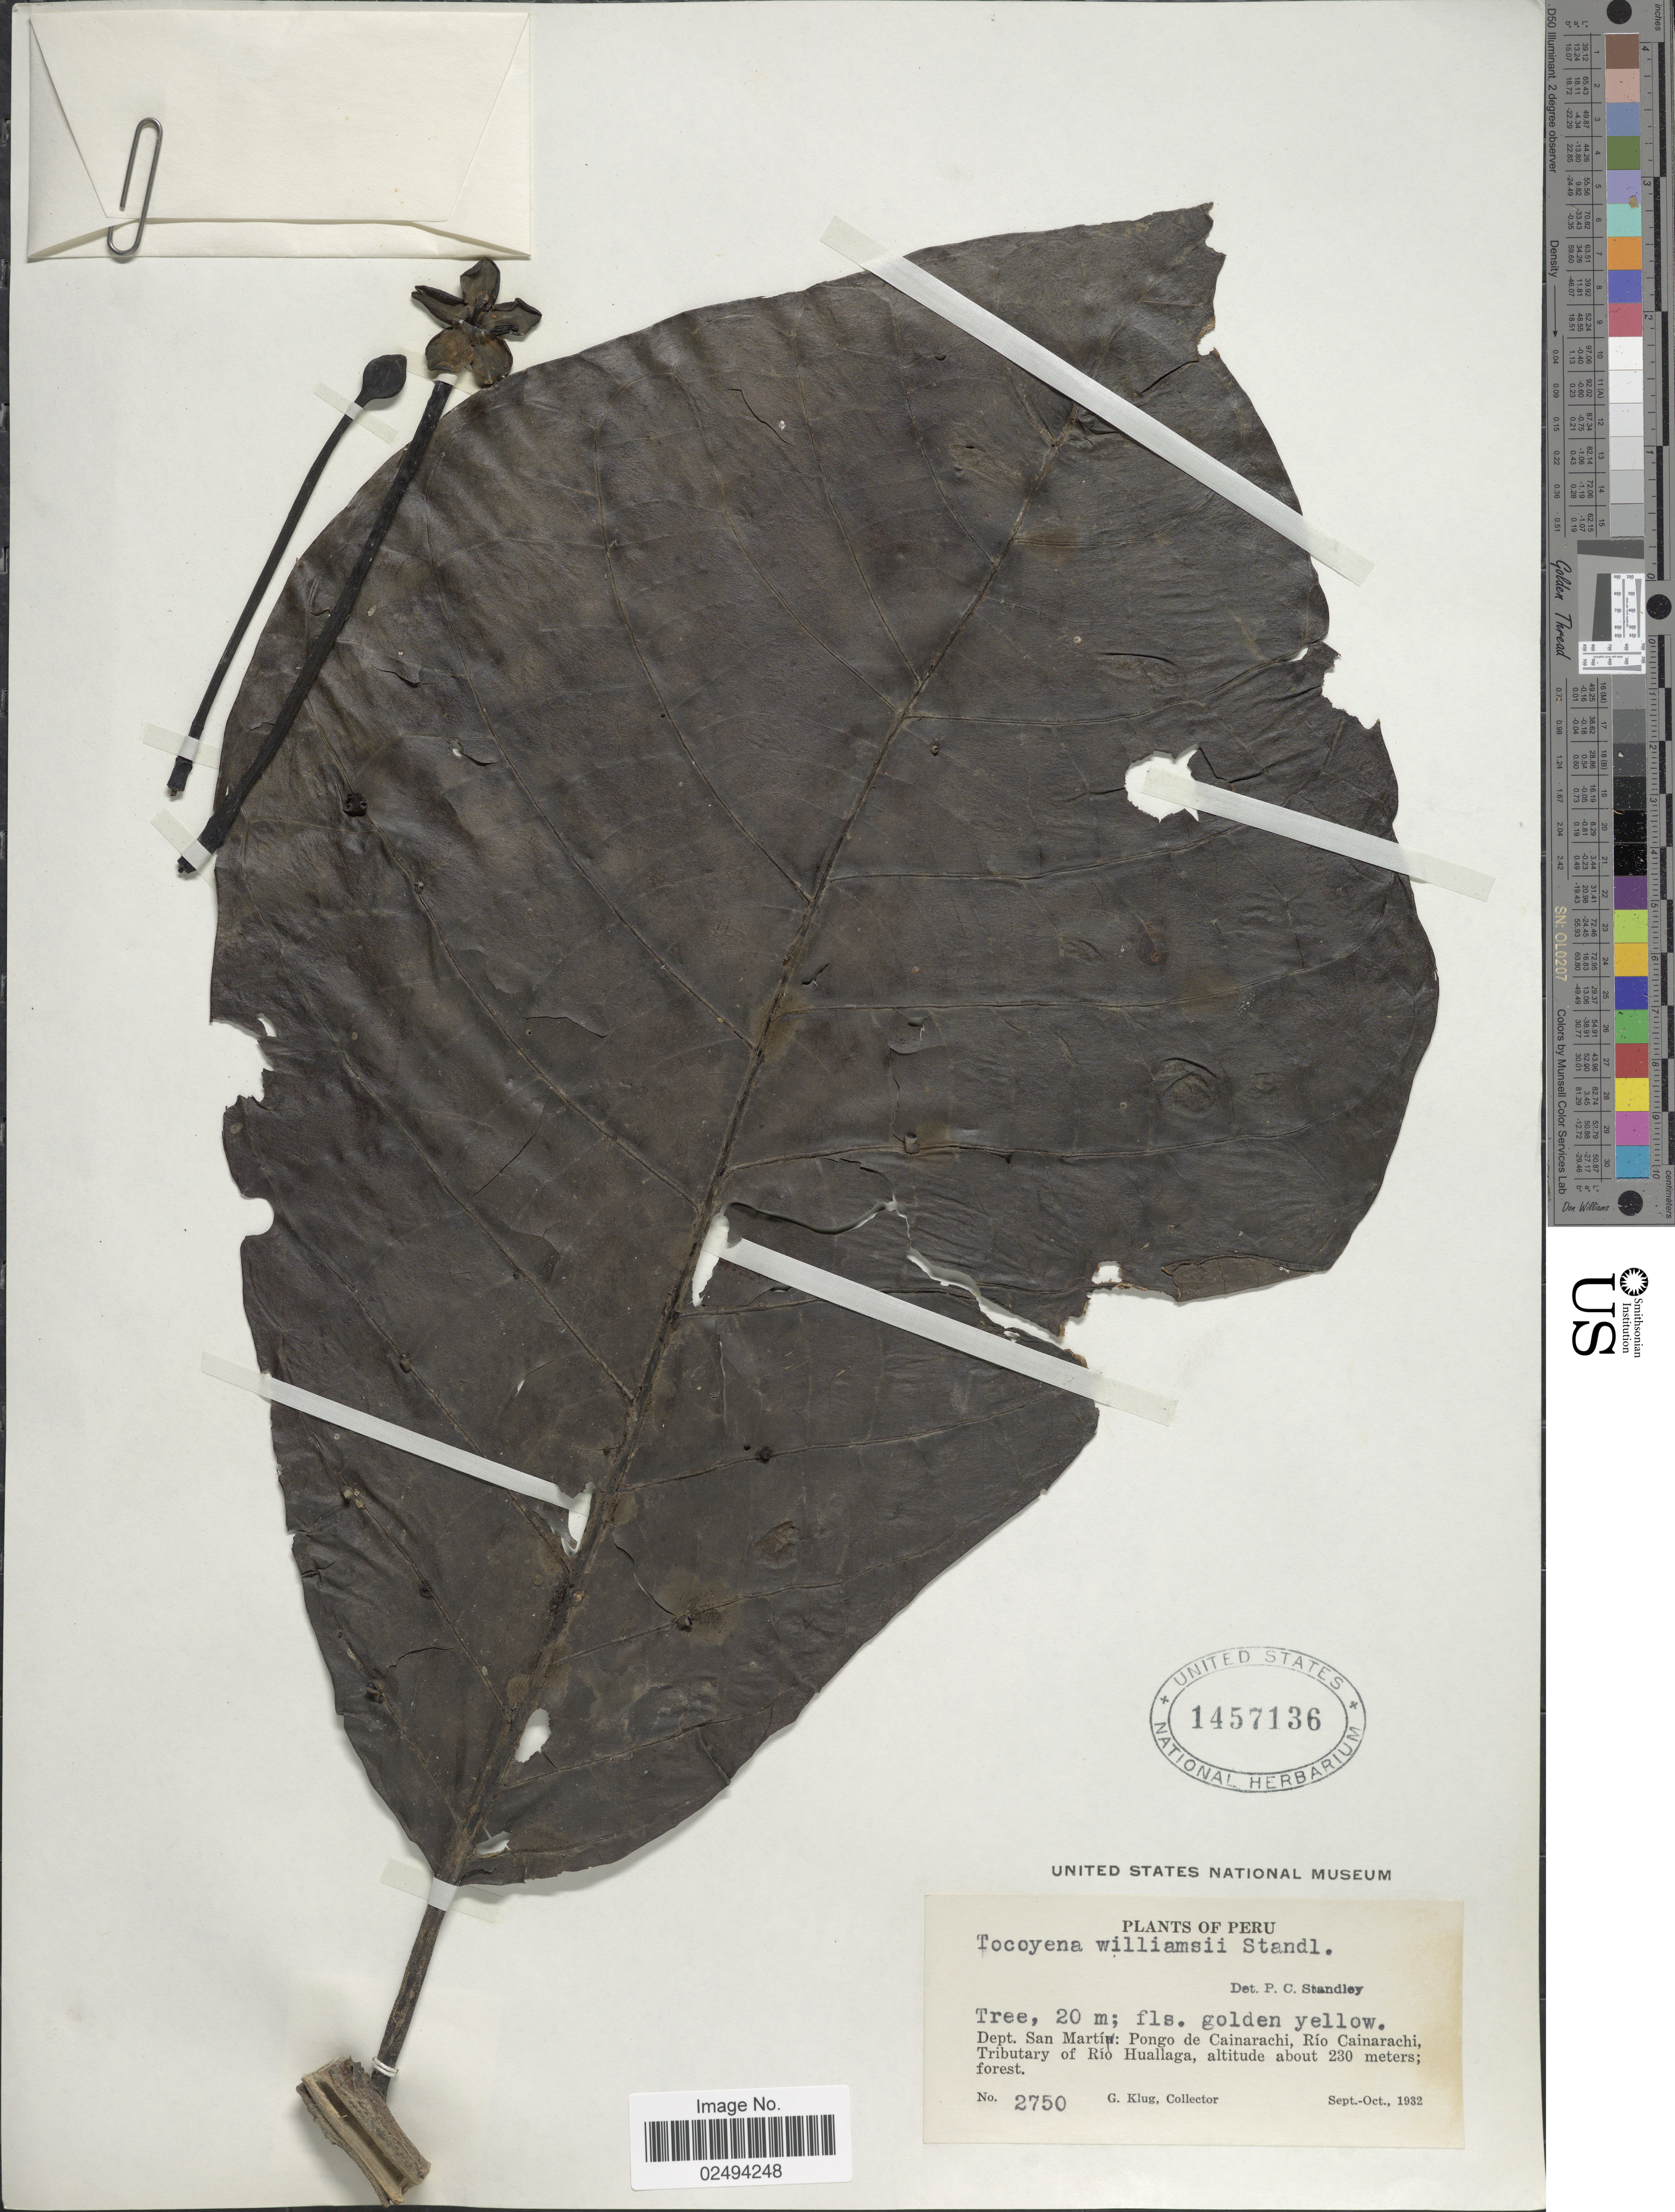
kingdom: Plantae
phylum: Tracheophyta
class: Magnoliopsida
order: Gentianales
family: Rubiaceae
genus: Tocoyena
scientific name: Tocoyena williamsii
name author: Standl.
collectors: G. Klug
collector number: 2750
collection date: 1932-09/1932-10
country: Peru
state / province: San Martín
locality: Dept. San Martín: Pongo de Cainarachi, Río Cainarachi, Tributary of Río Huallaga; forest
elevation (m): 230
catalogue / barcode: US 1457136